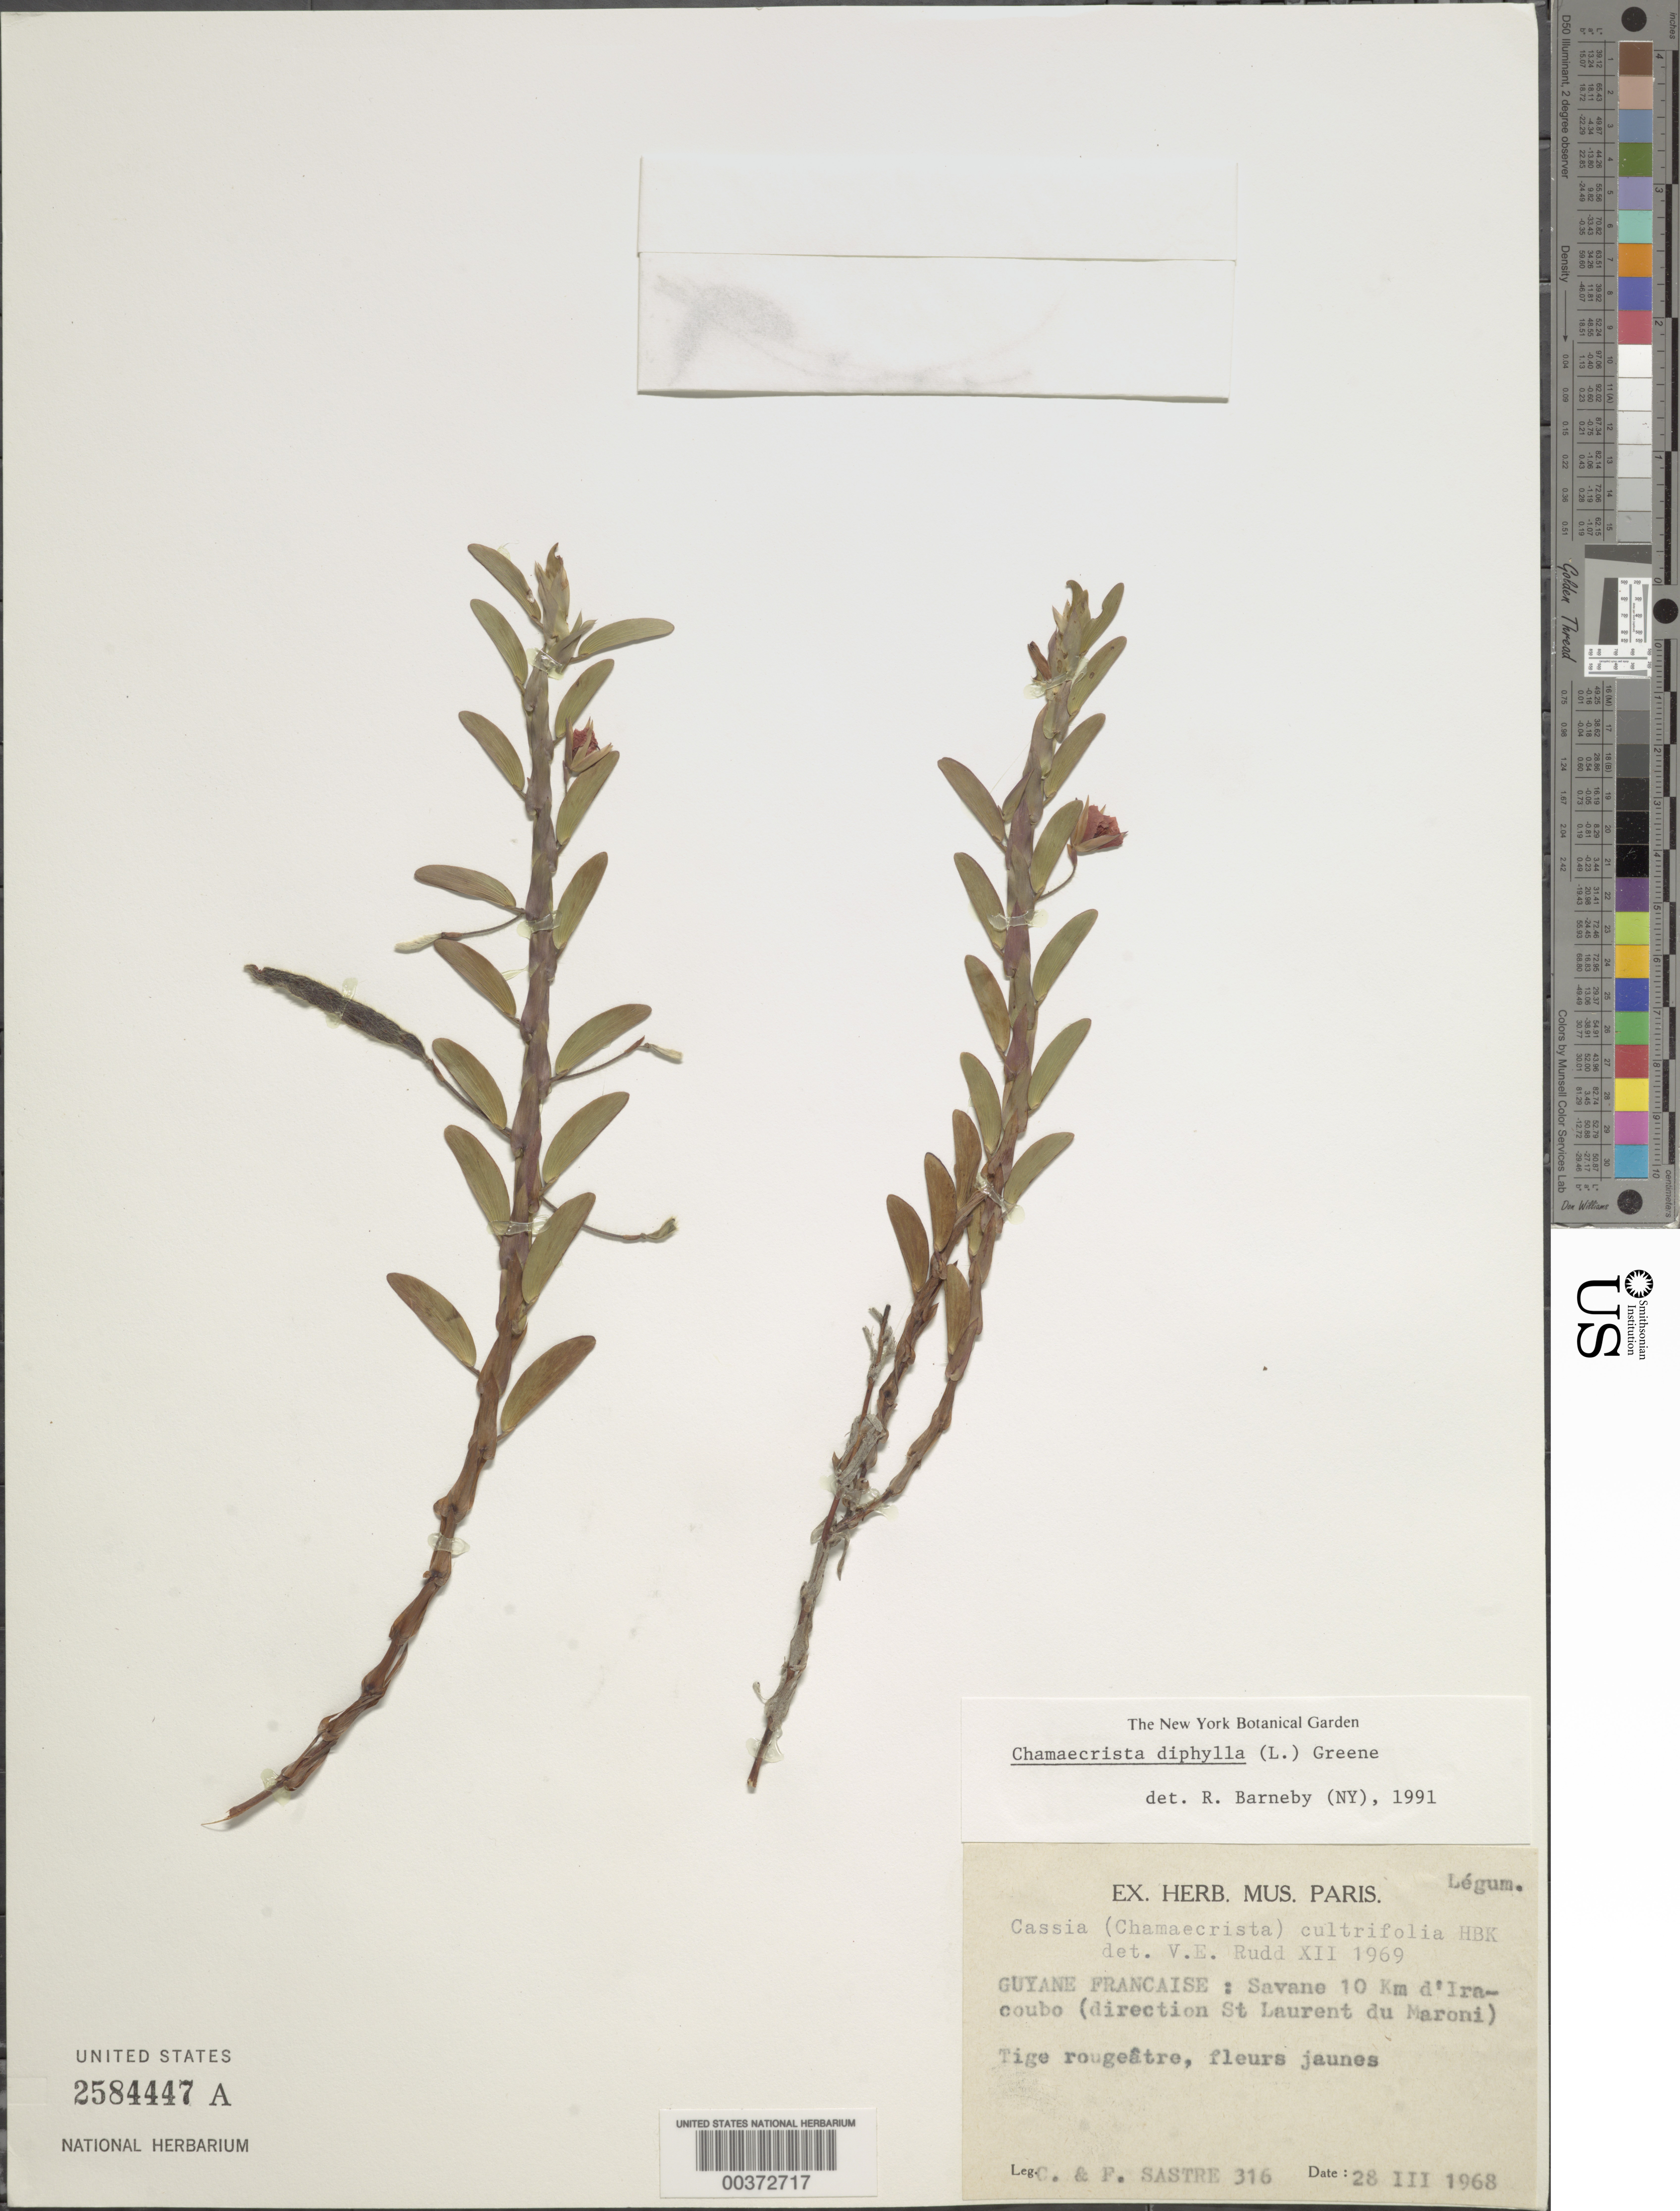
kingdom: Plantae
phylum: Tracheophyta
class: Magnoliopsida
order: Fabales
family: Fabaceae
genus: Chamaecrista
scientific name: Chamaecrista diphylla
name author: (L.) Greene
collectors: C. H. L. Sastre & F. Sastre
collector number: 316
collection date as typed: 28 Mar 1968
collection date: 1968-03-28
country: French Guiana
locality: Savane 10 km d'iracoubo (direction st. laurent du maroni)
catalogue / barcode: US 12584447